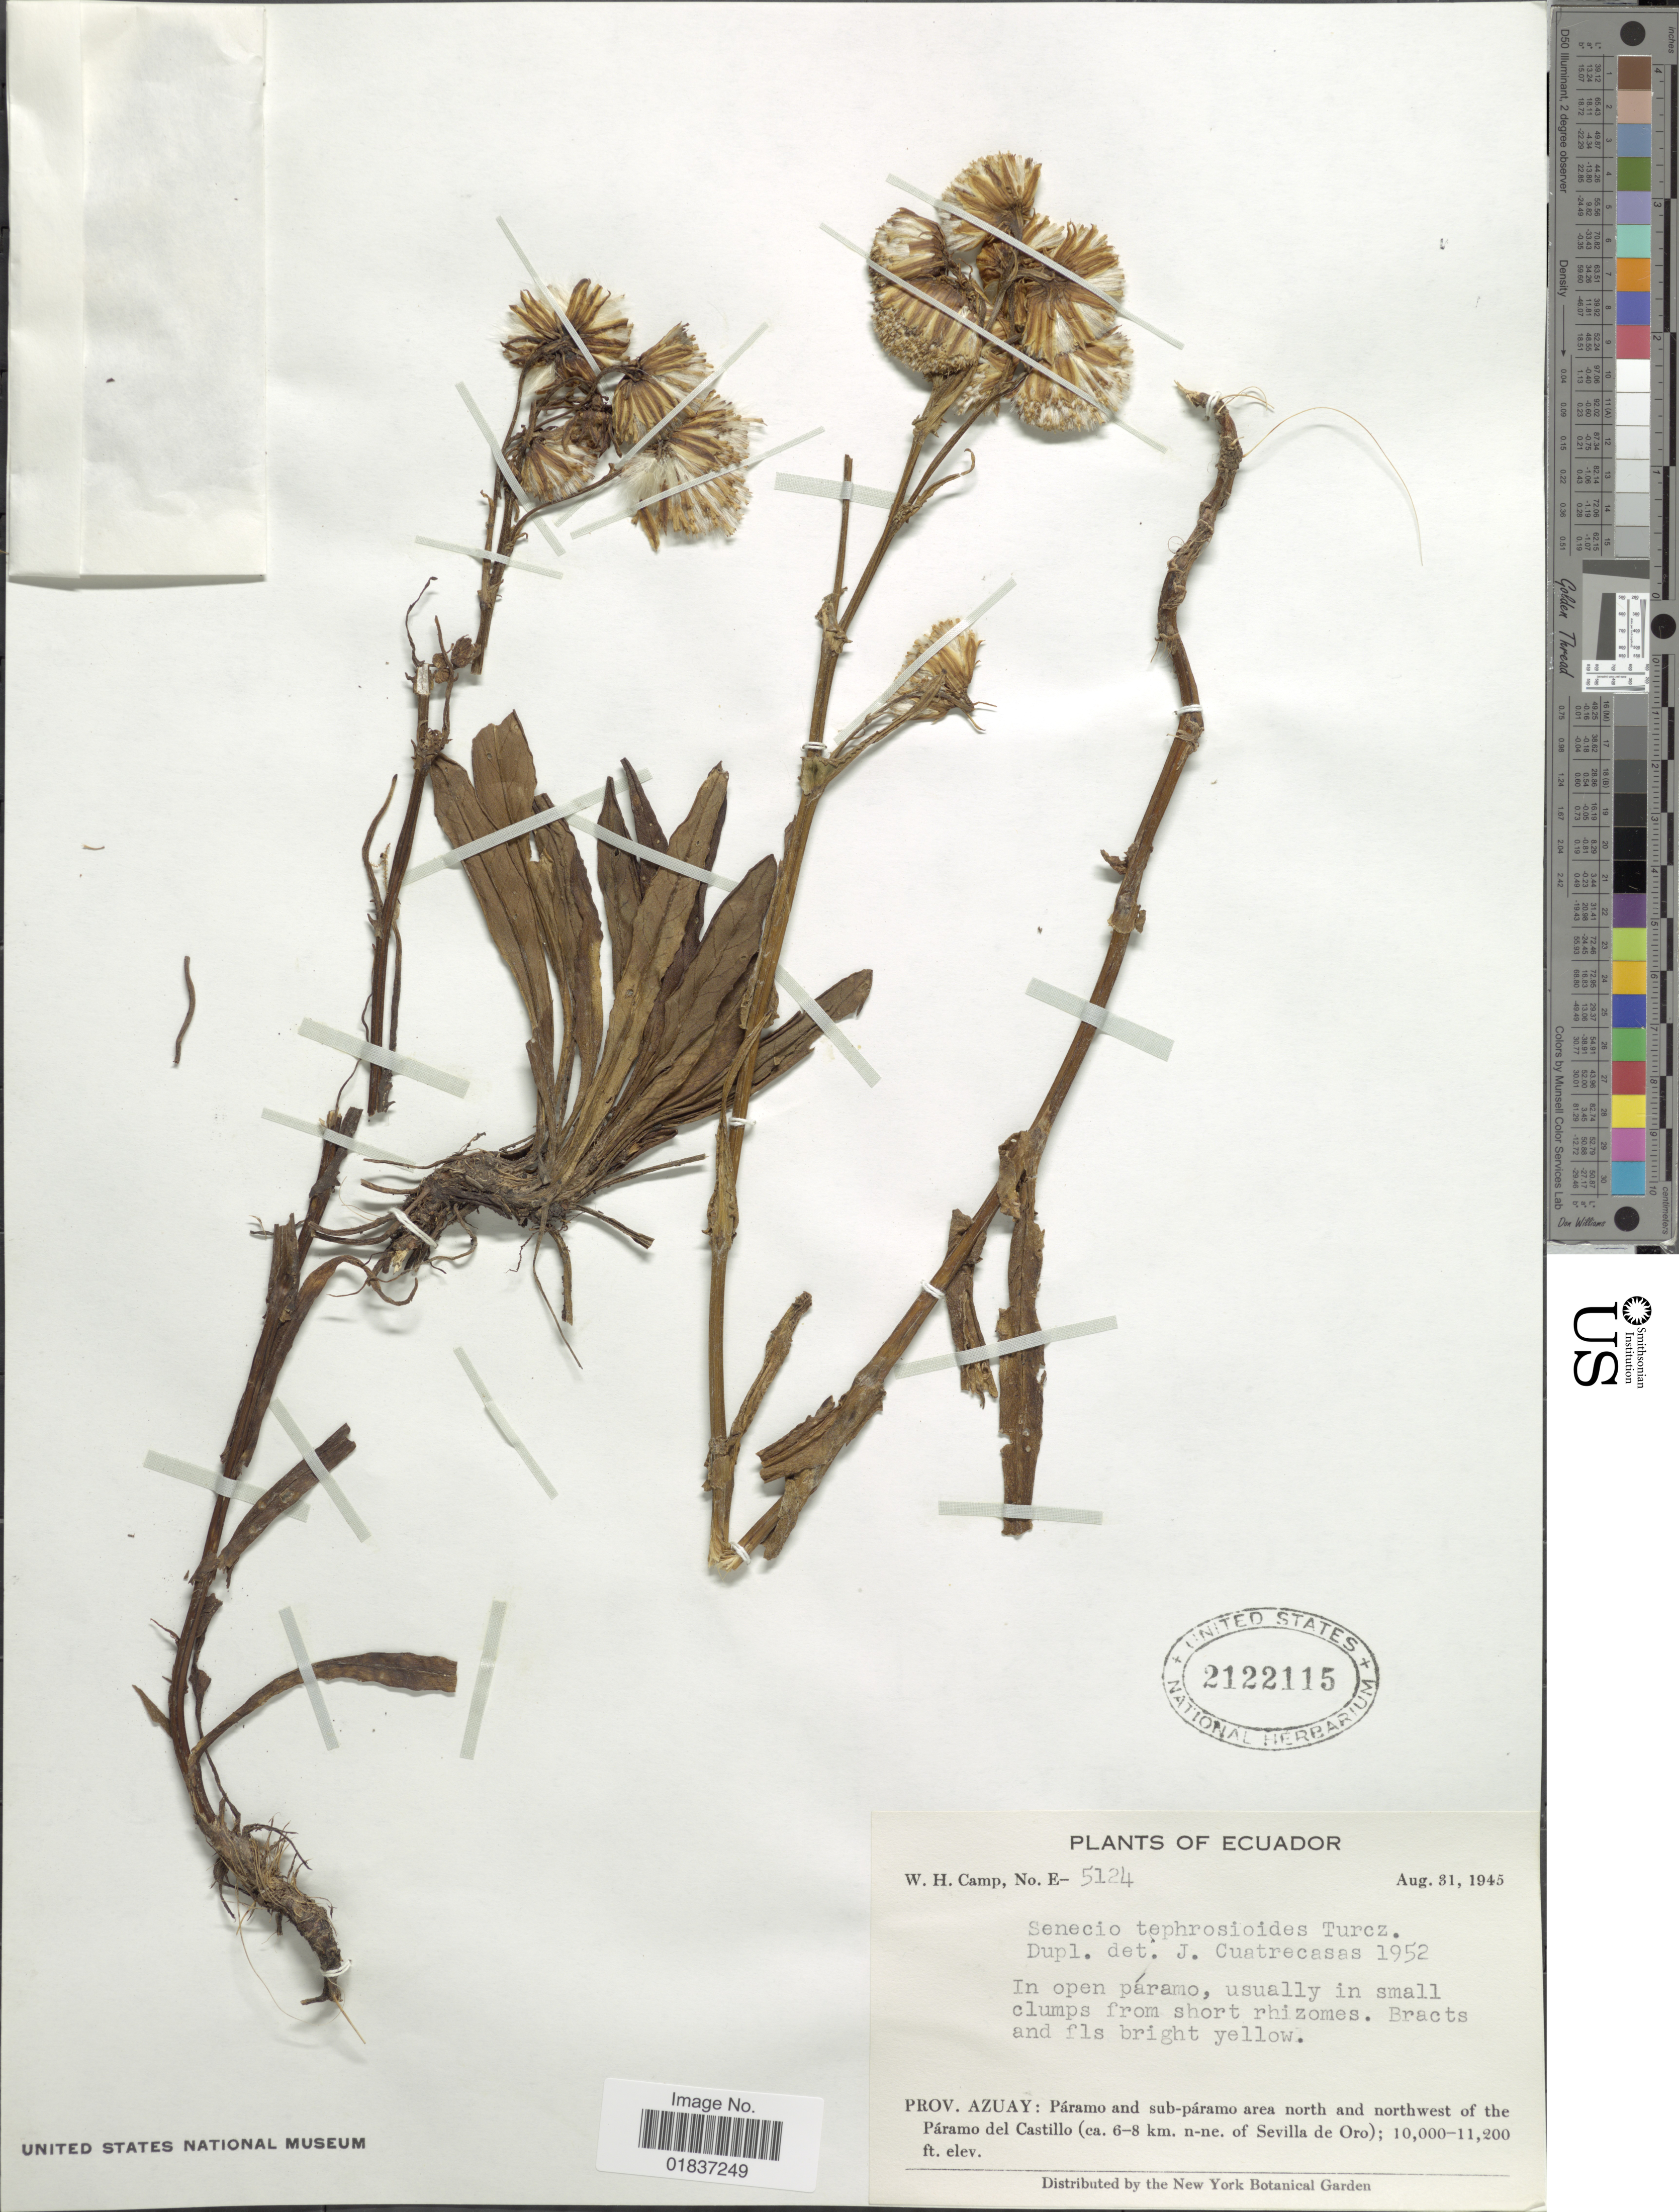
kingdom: Plantae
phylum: Tracheophyta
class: Magnoliopsida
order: Asterales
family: Asteraceae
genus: Senecio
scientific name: Senecio tephrosioides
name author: Turcz.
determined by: Salomon, Luciana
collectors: W. H. Camp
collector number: E-5124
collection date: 1945-08-31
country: Ecuador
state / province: Azuay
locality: Prov. Azuay: Paramo and sub-paramo area north and northwest of the Paramo del Castillo (ca. 6-8 km. n. ne. of Sevilla de Oro)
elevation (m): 305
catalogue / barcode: US 2122115